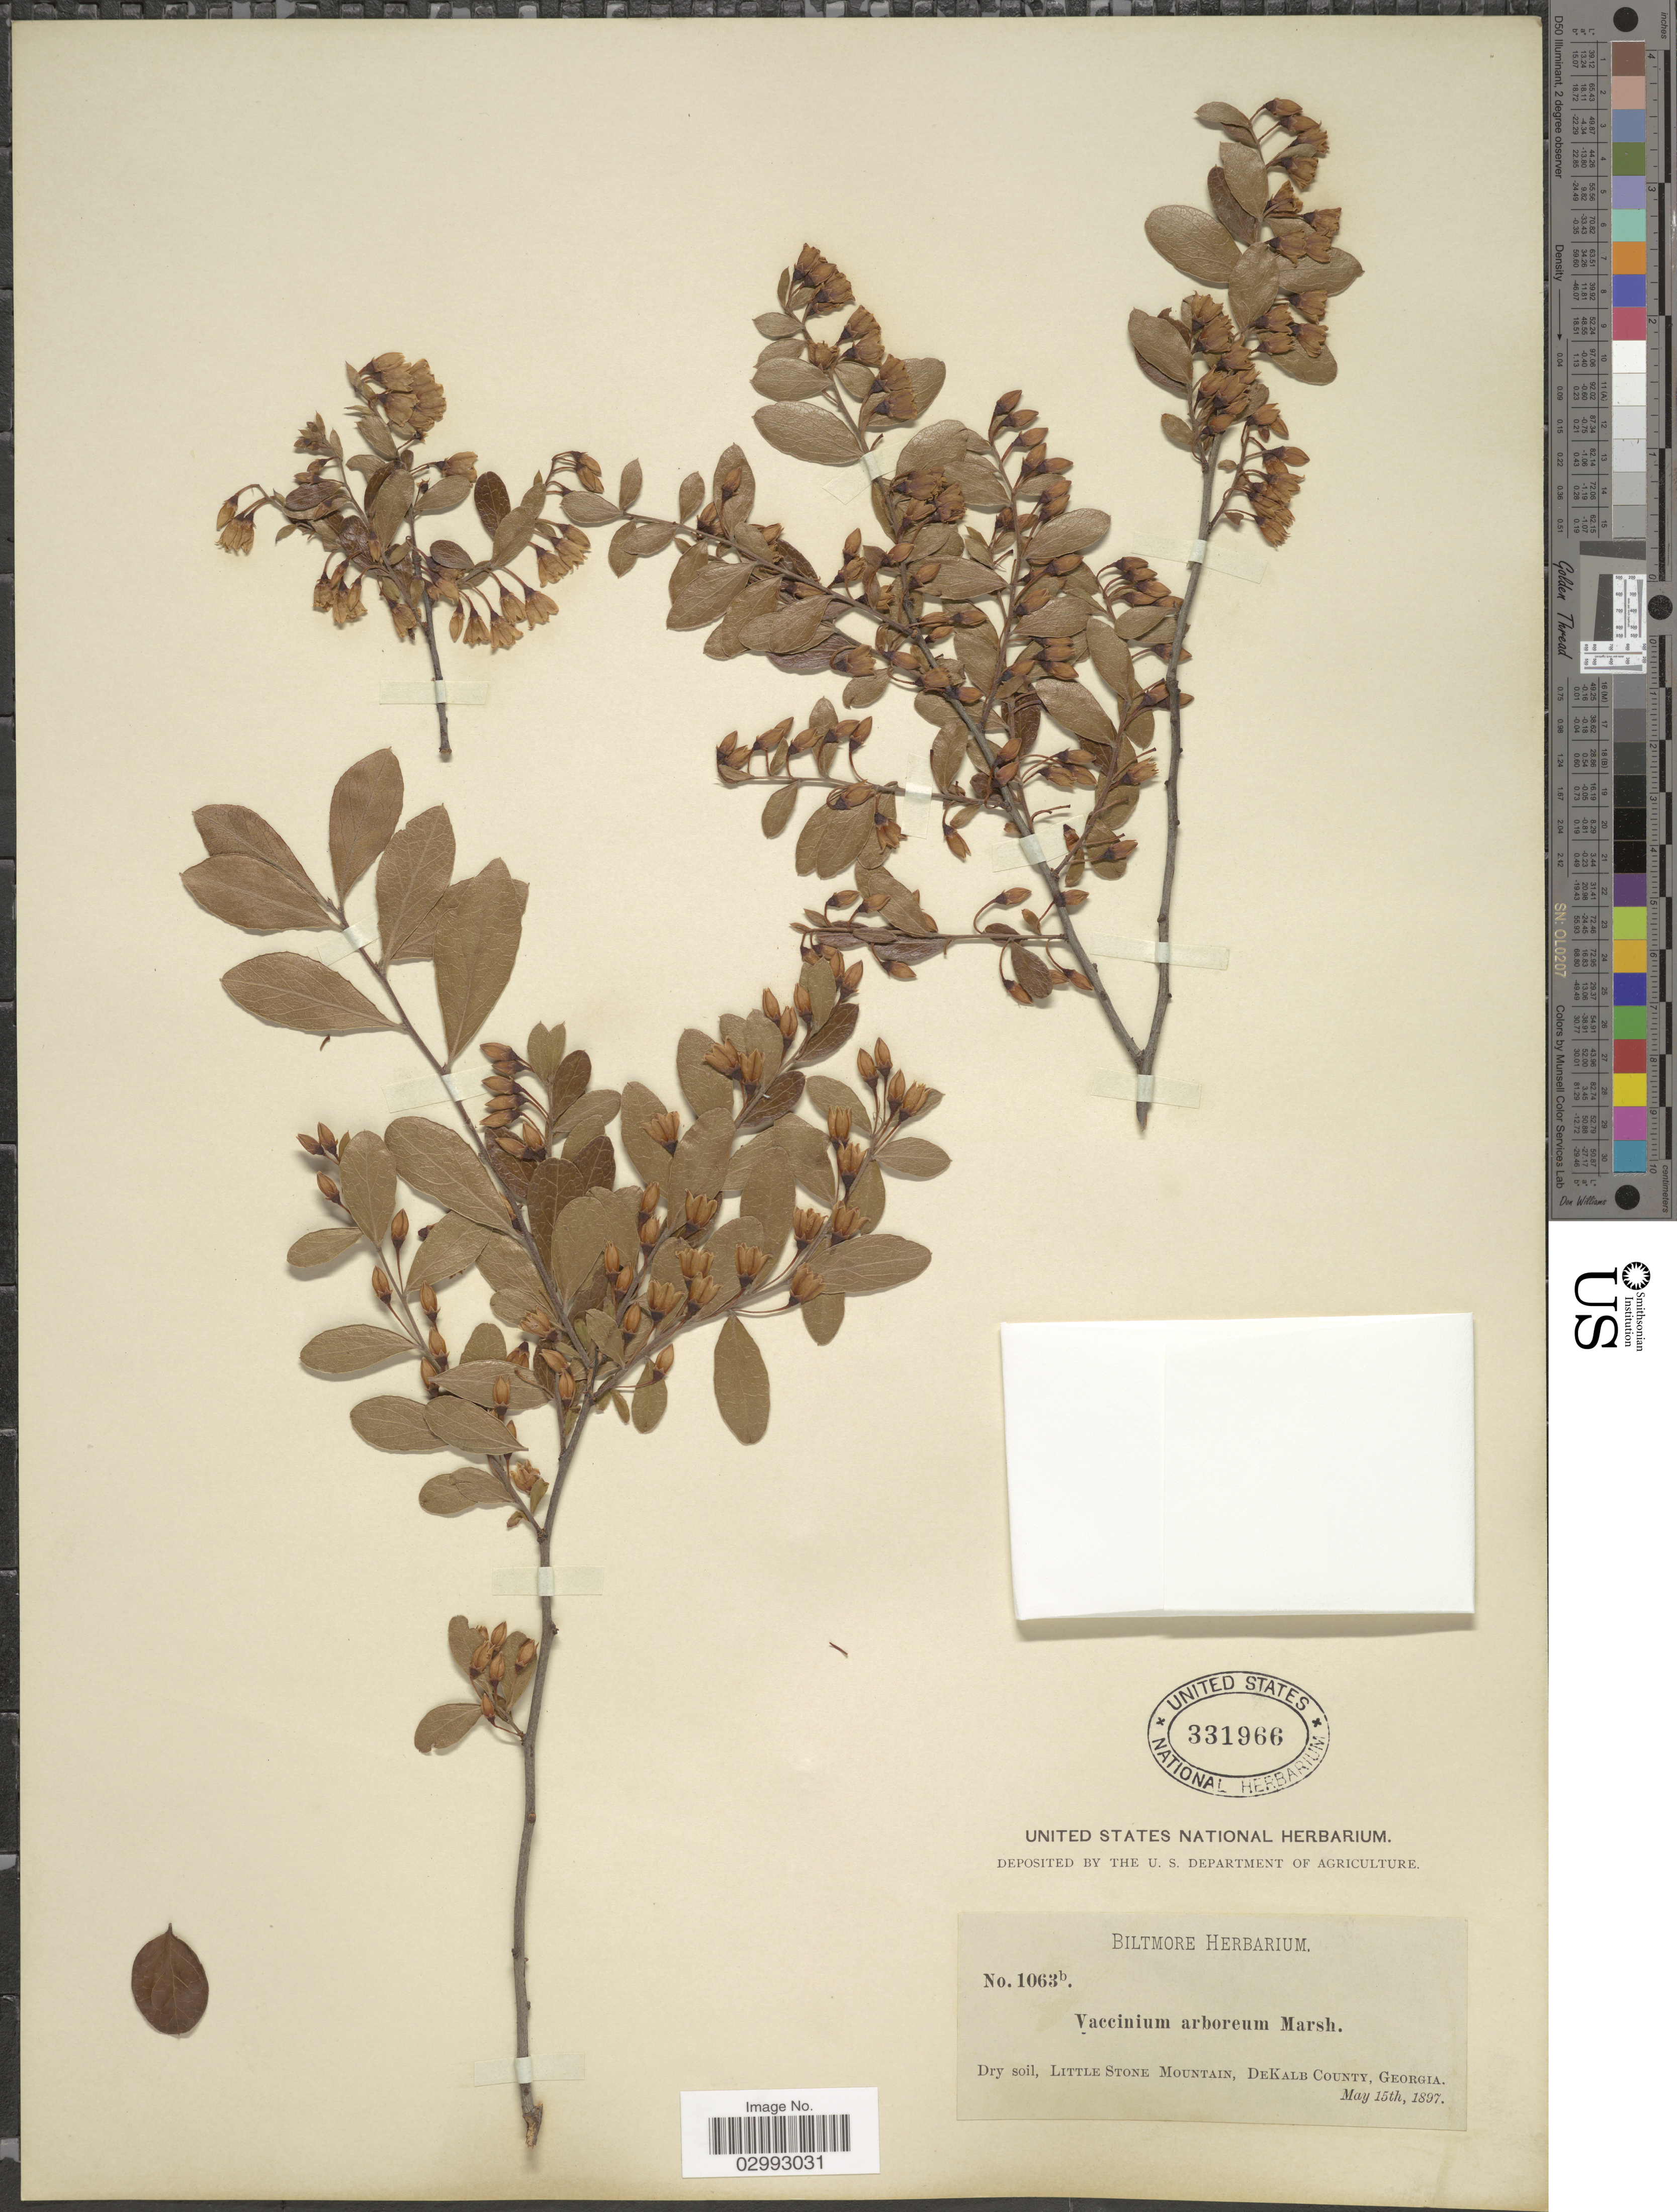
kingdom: Plantae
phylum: Tracheophyta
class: Magnoliopsida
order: Ericales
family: Ericaceae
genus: Batodendron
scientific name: Batodendron arboreum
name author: Nutt.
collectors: ex herb. Biltmore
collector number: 1063b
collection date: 1897-05-15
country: United States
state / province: Georgia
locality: Little Stone Mountain, DeKalb County.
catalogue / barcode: US 331966